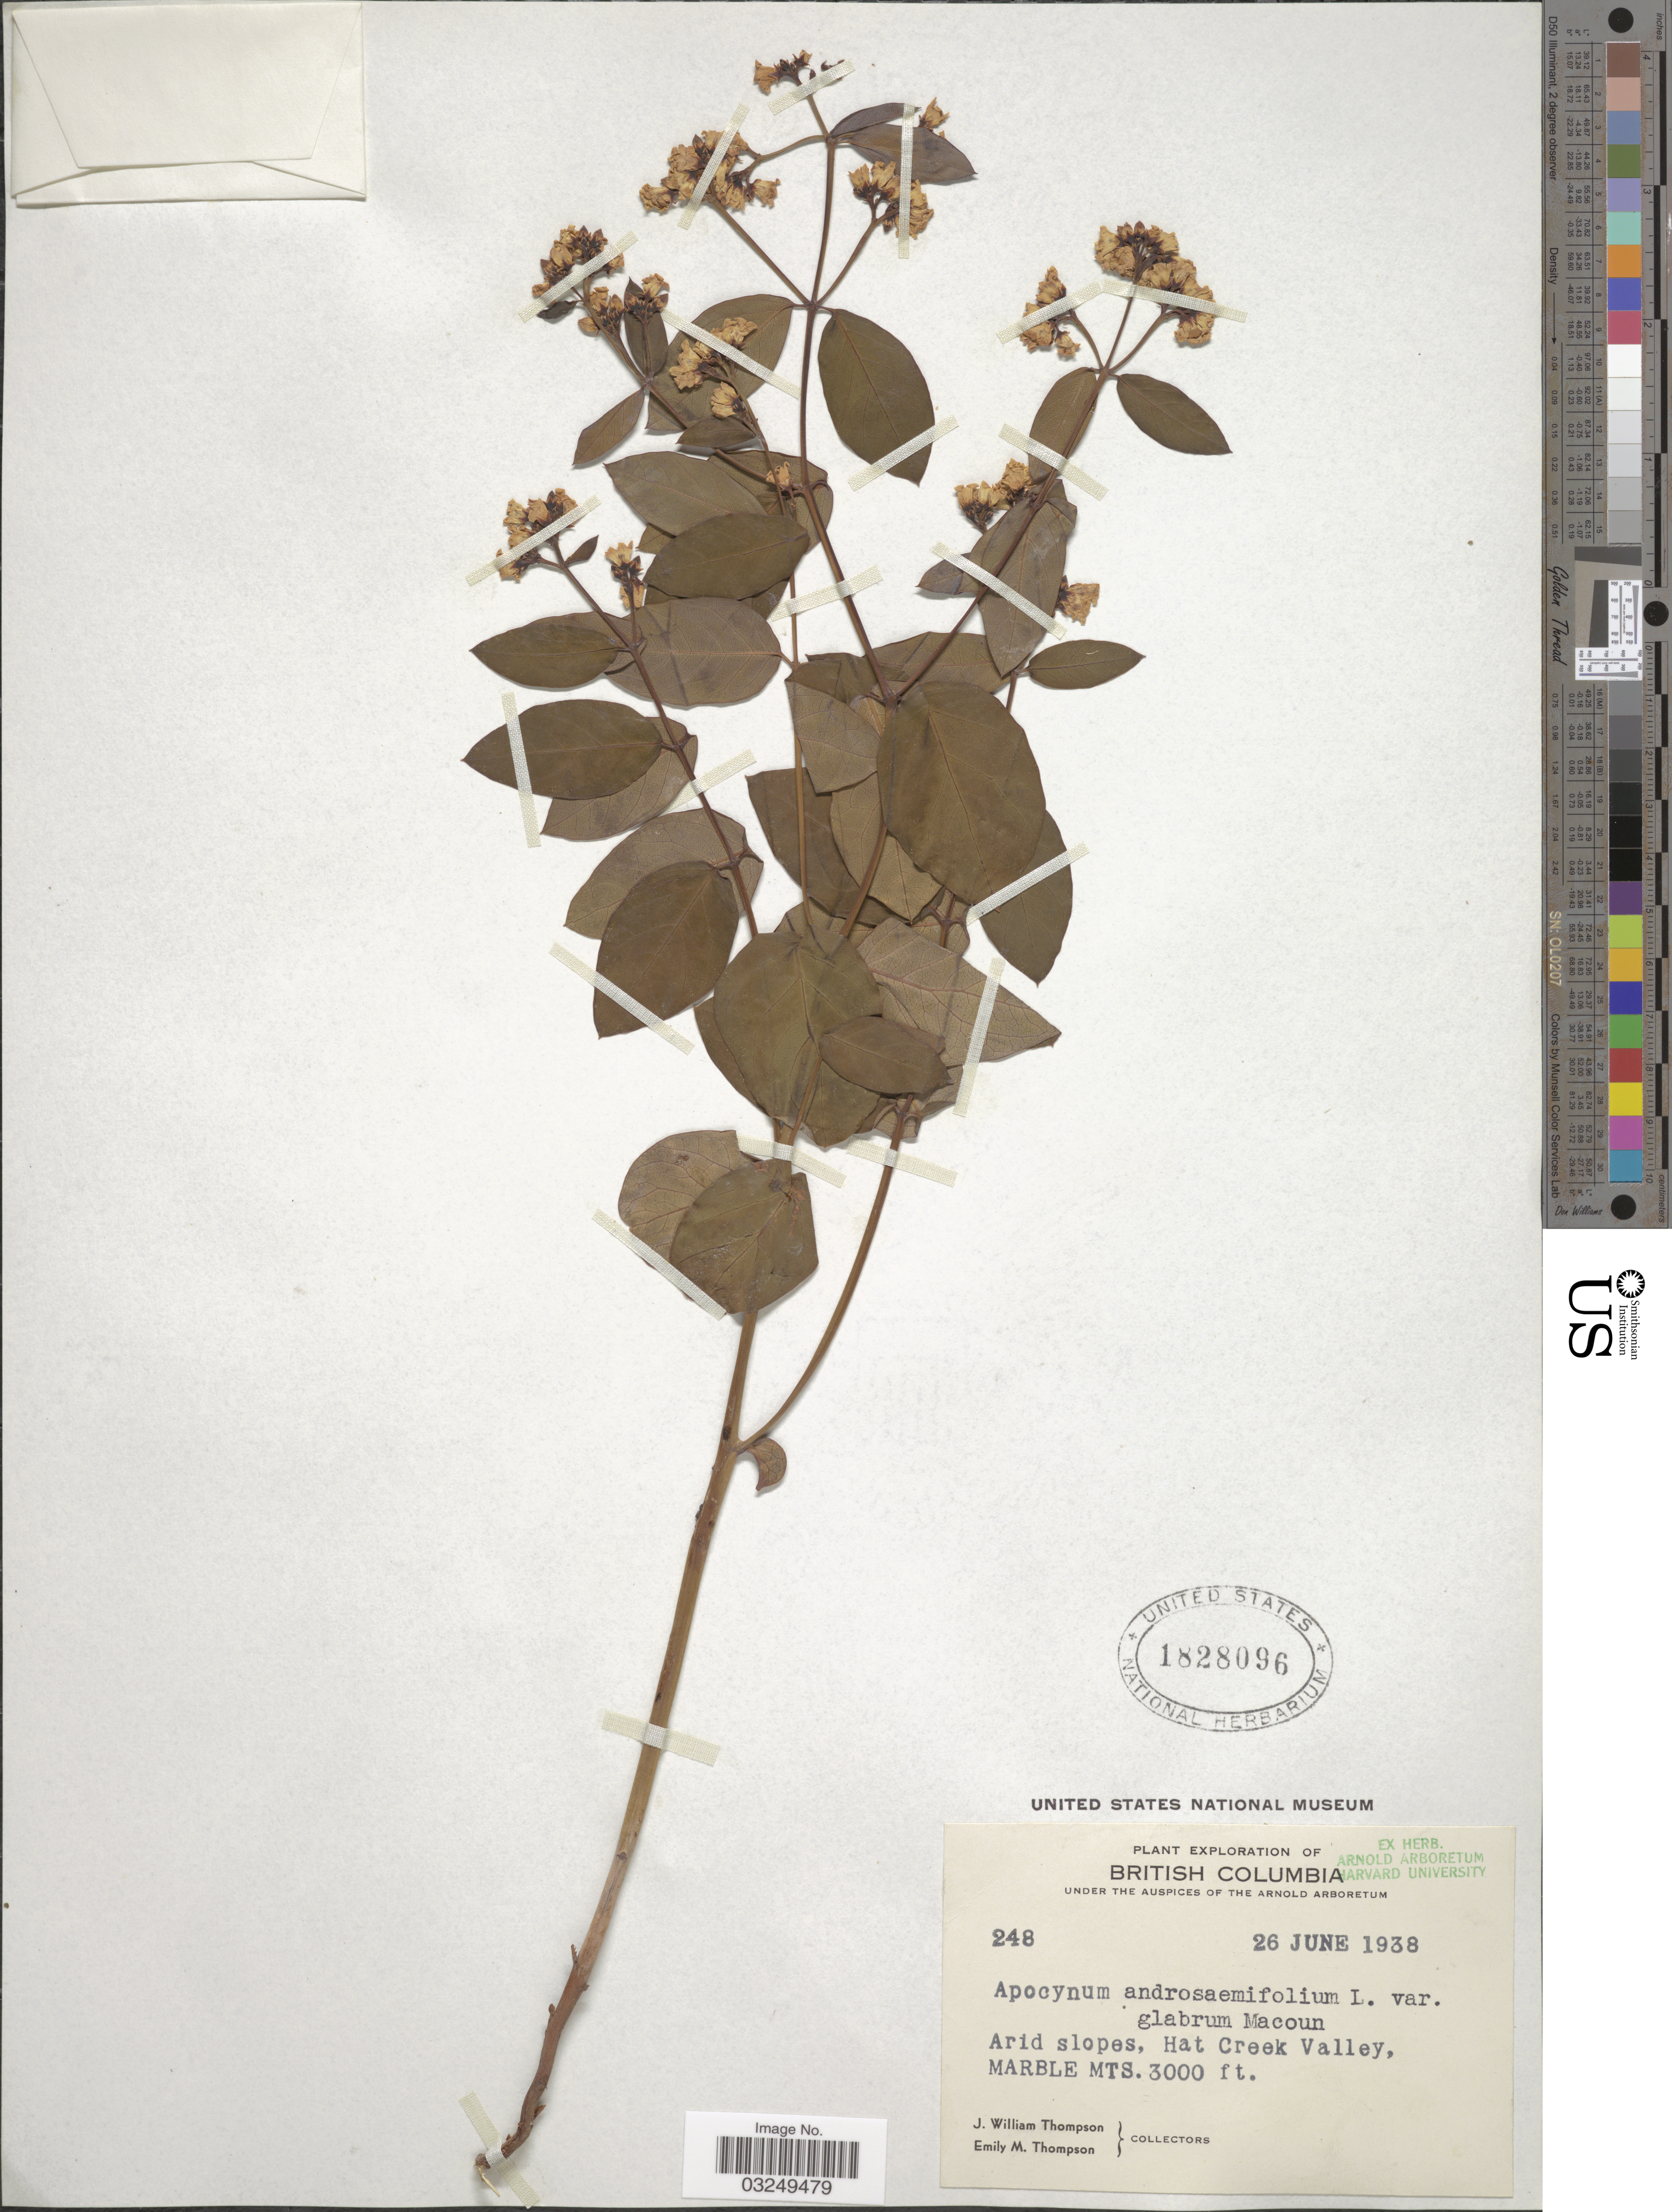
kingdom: Plantae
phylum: Tracheophyta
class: Magnoliopsida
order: Gentianales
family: Apocynaceae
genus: Apocynum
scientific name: Apocynum androsaemifolium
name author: L.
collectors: J. W. Thompson & E. M. Thompson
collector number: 248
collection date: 1938-06-26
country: Canada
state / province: British Columbia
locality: Arid slopes, Hat Creek Valley, Marble Mts.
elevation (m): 914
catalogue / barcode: US 1828096